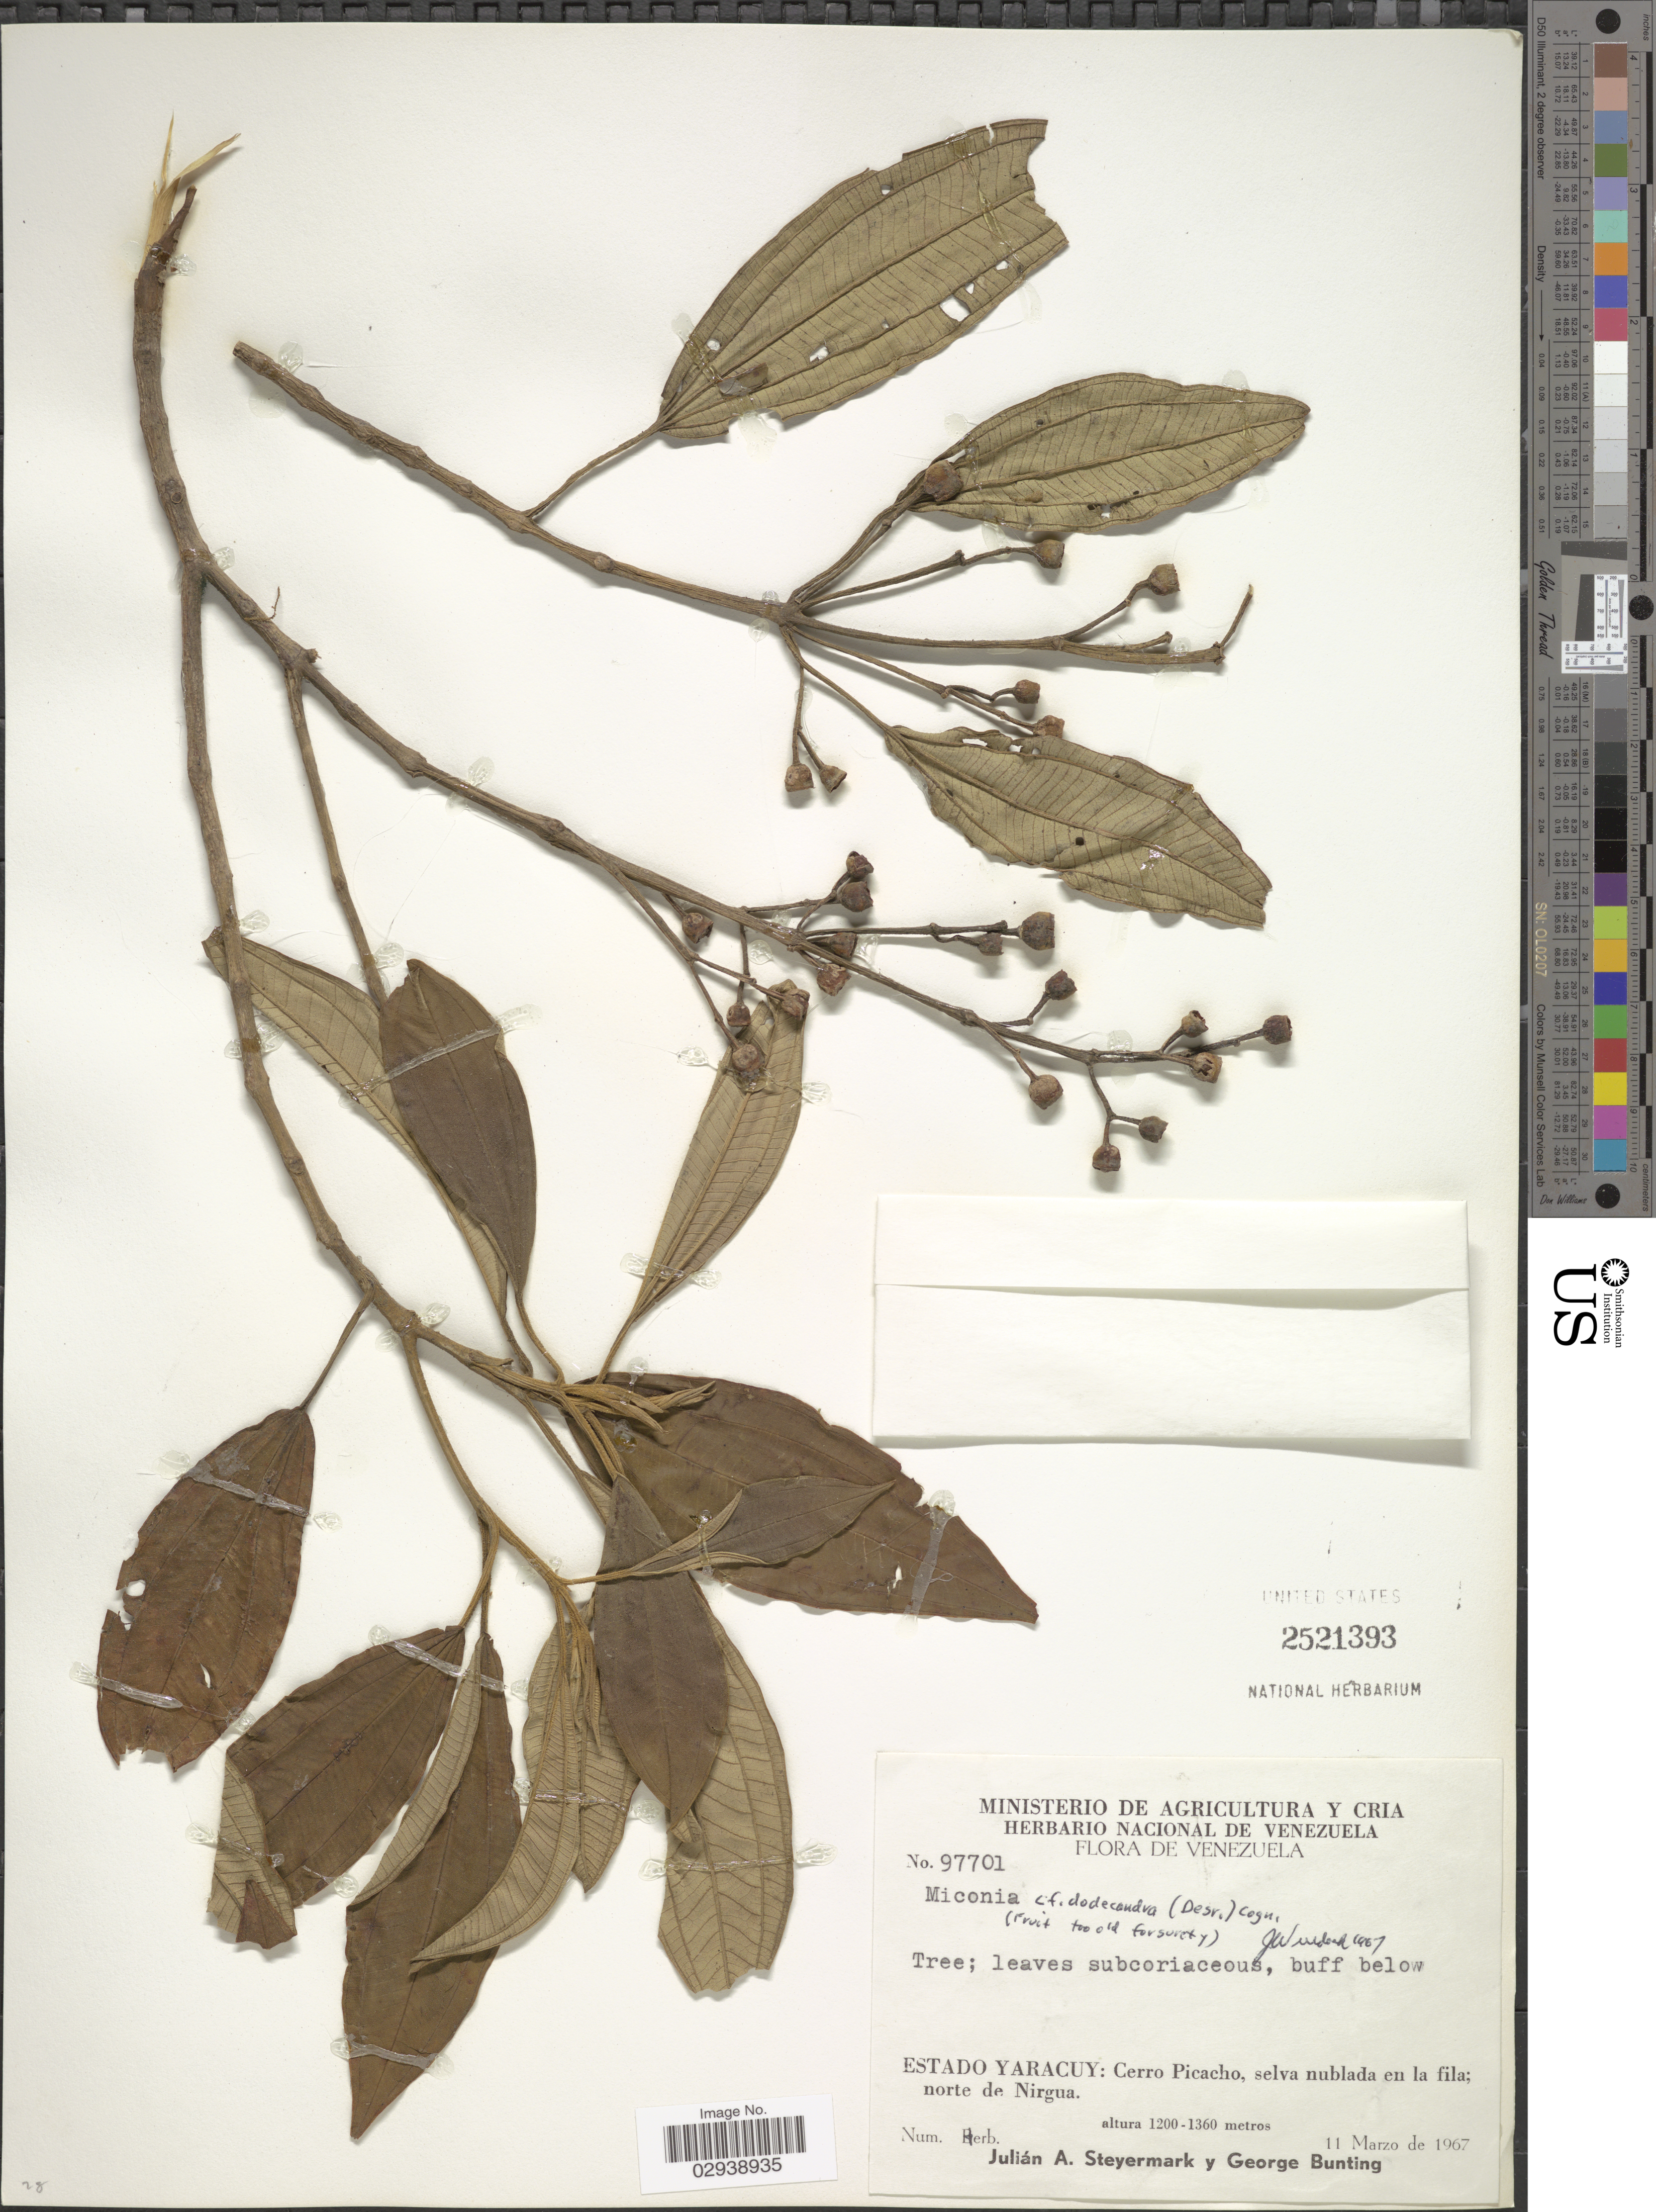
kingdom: Plantae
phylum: Tracheophyta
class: Magnoliopsida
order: Myrtales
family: Melastomataceae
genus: Miconia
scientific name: Miconia dodecandra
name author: Cogn.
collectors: J. Steyermark & G. S. Bunting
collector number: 97701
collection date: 1967-03-11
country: Venezuela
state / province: Yaracuy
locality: Cerro Picacho, selva nublada en la fila norte de Nirgua.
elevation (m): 1200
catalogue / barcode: US 2521393